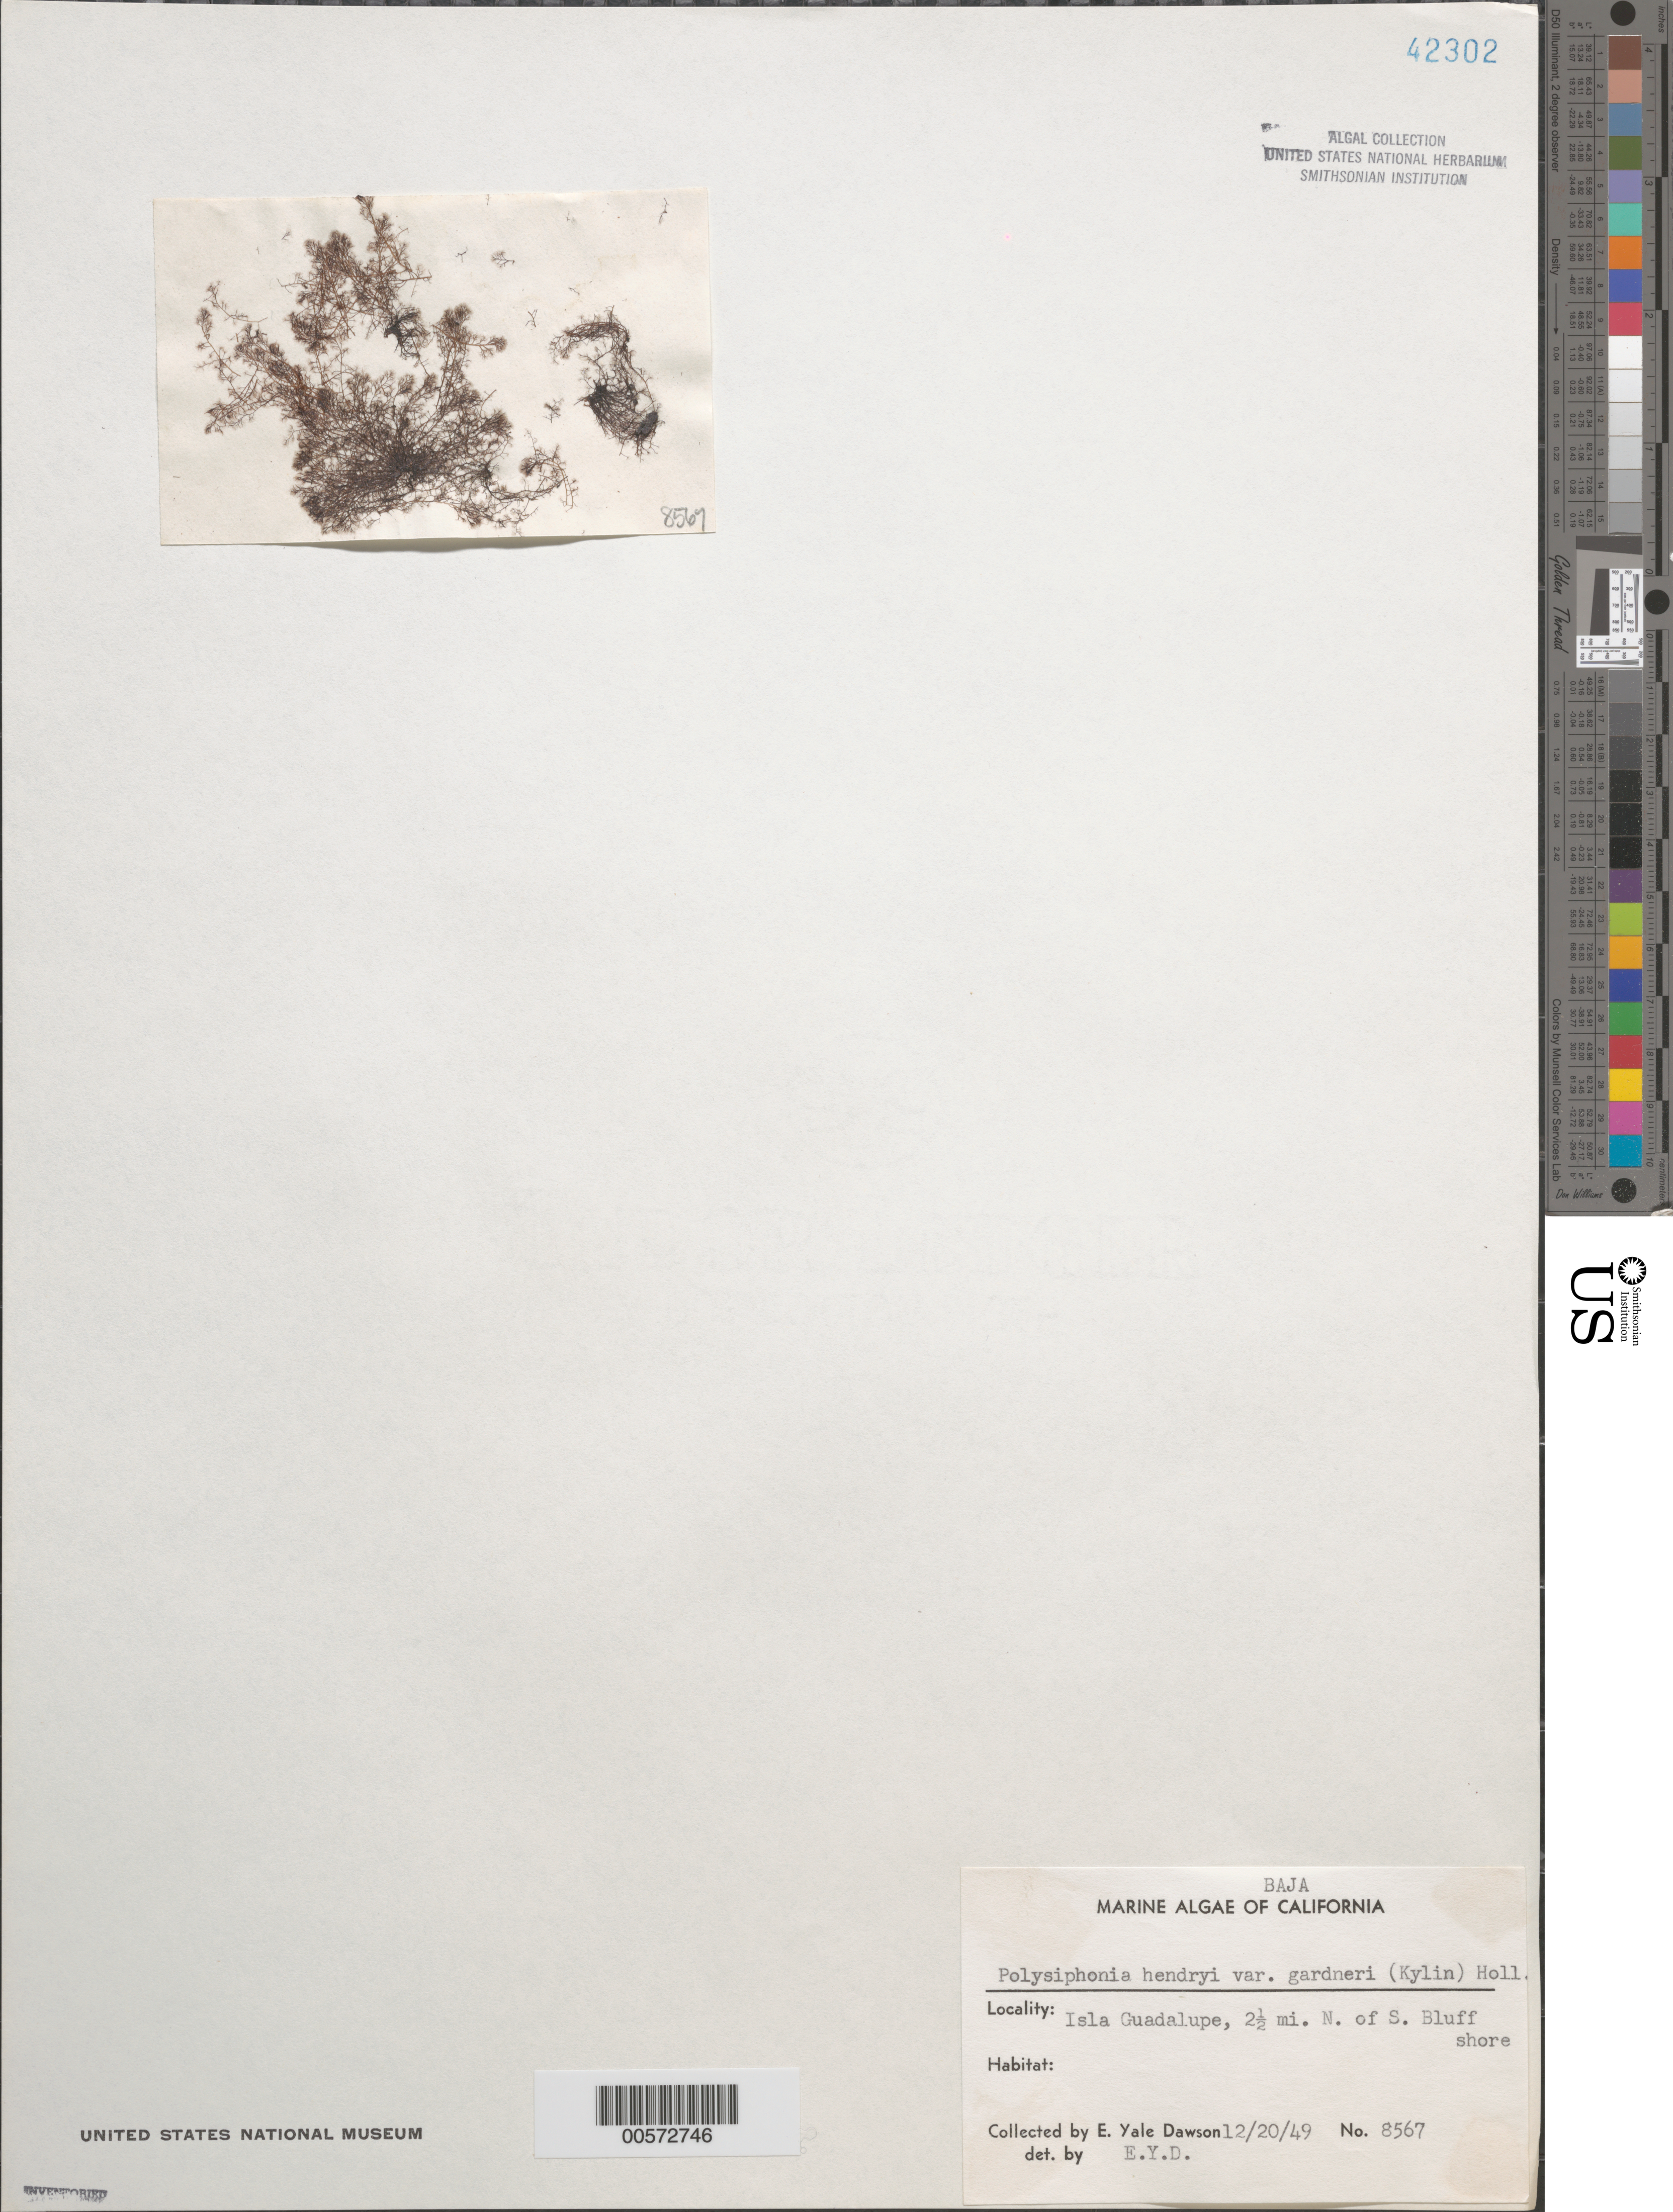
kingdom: Plantae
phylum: Rhodophyta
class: Florideophyceae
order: Ceramiales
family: Rhodomelaceae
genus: Vertebrata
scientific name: Vertebrata hendryi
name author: (N.L. Gardner) Savoie & G.W. Saunders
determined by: Algae name updating Project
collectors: E. Y. Dawson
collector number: EYD 8567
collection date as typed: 20 Dec 1949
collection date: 1949-12-20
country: Mexico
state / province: Baja California Norte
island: Isla Guadalupe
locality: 2.5 miles north of South Bluff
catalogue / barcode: US 42302